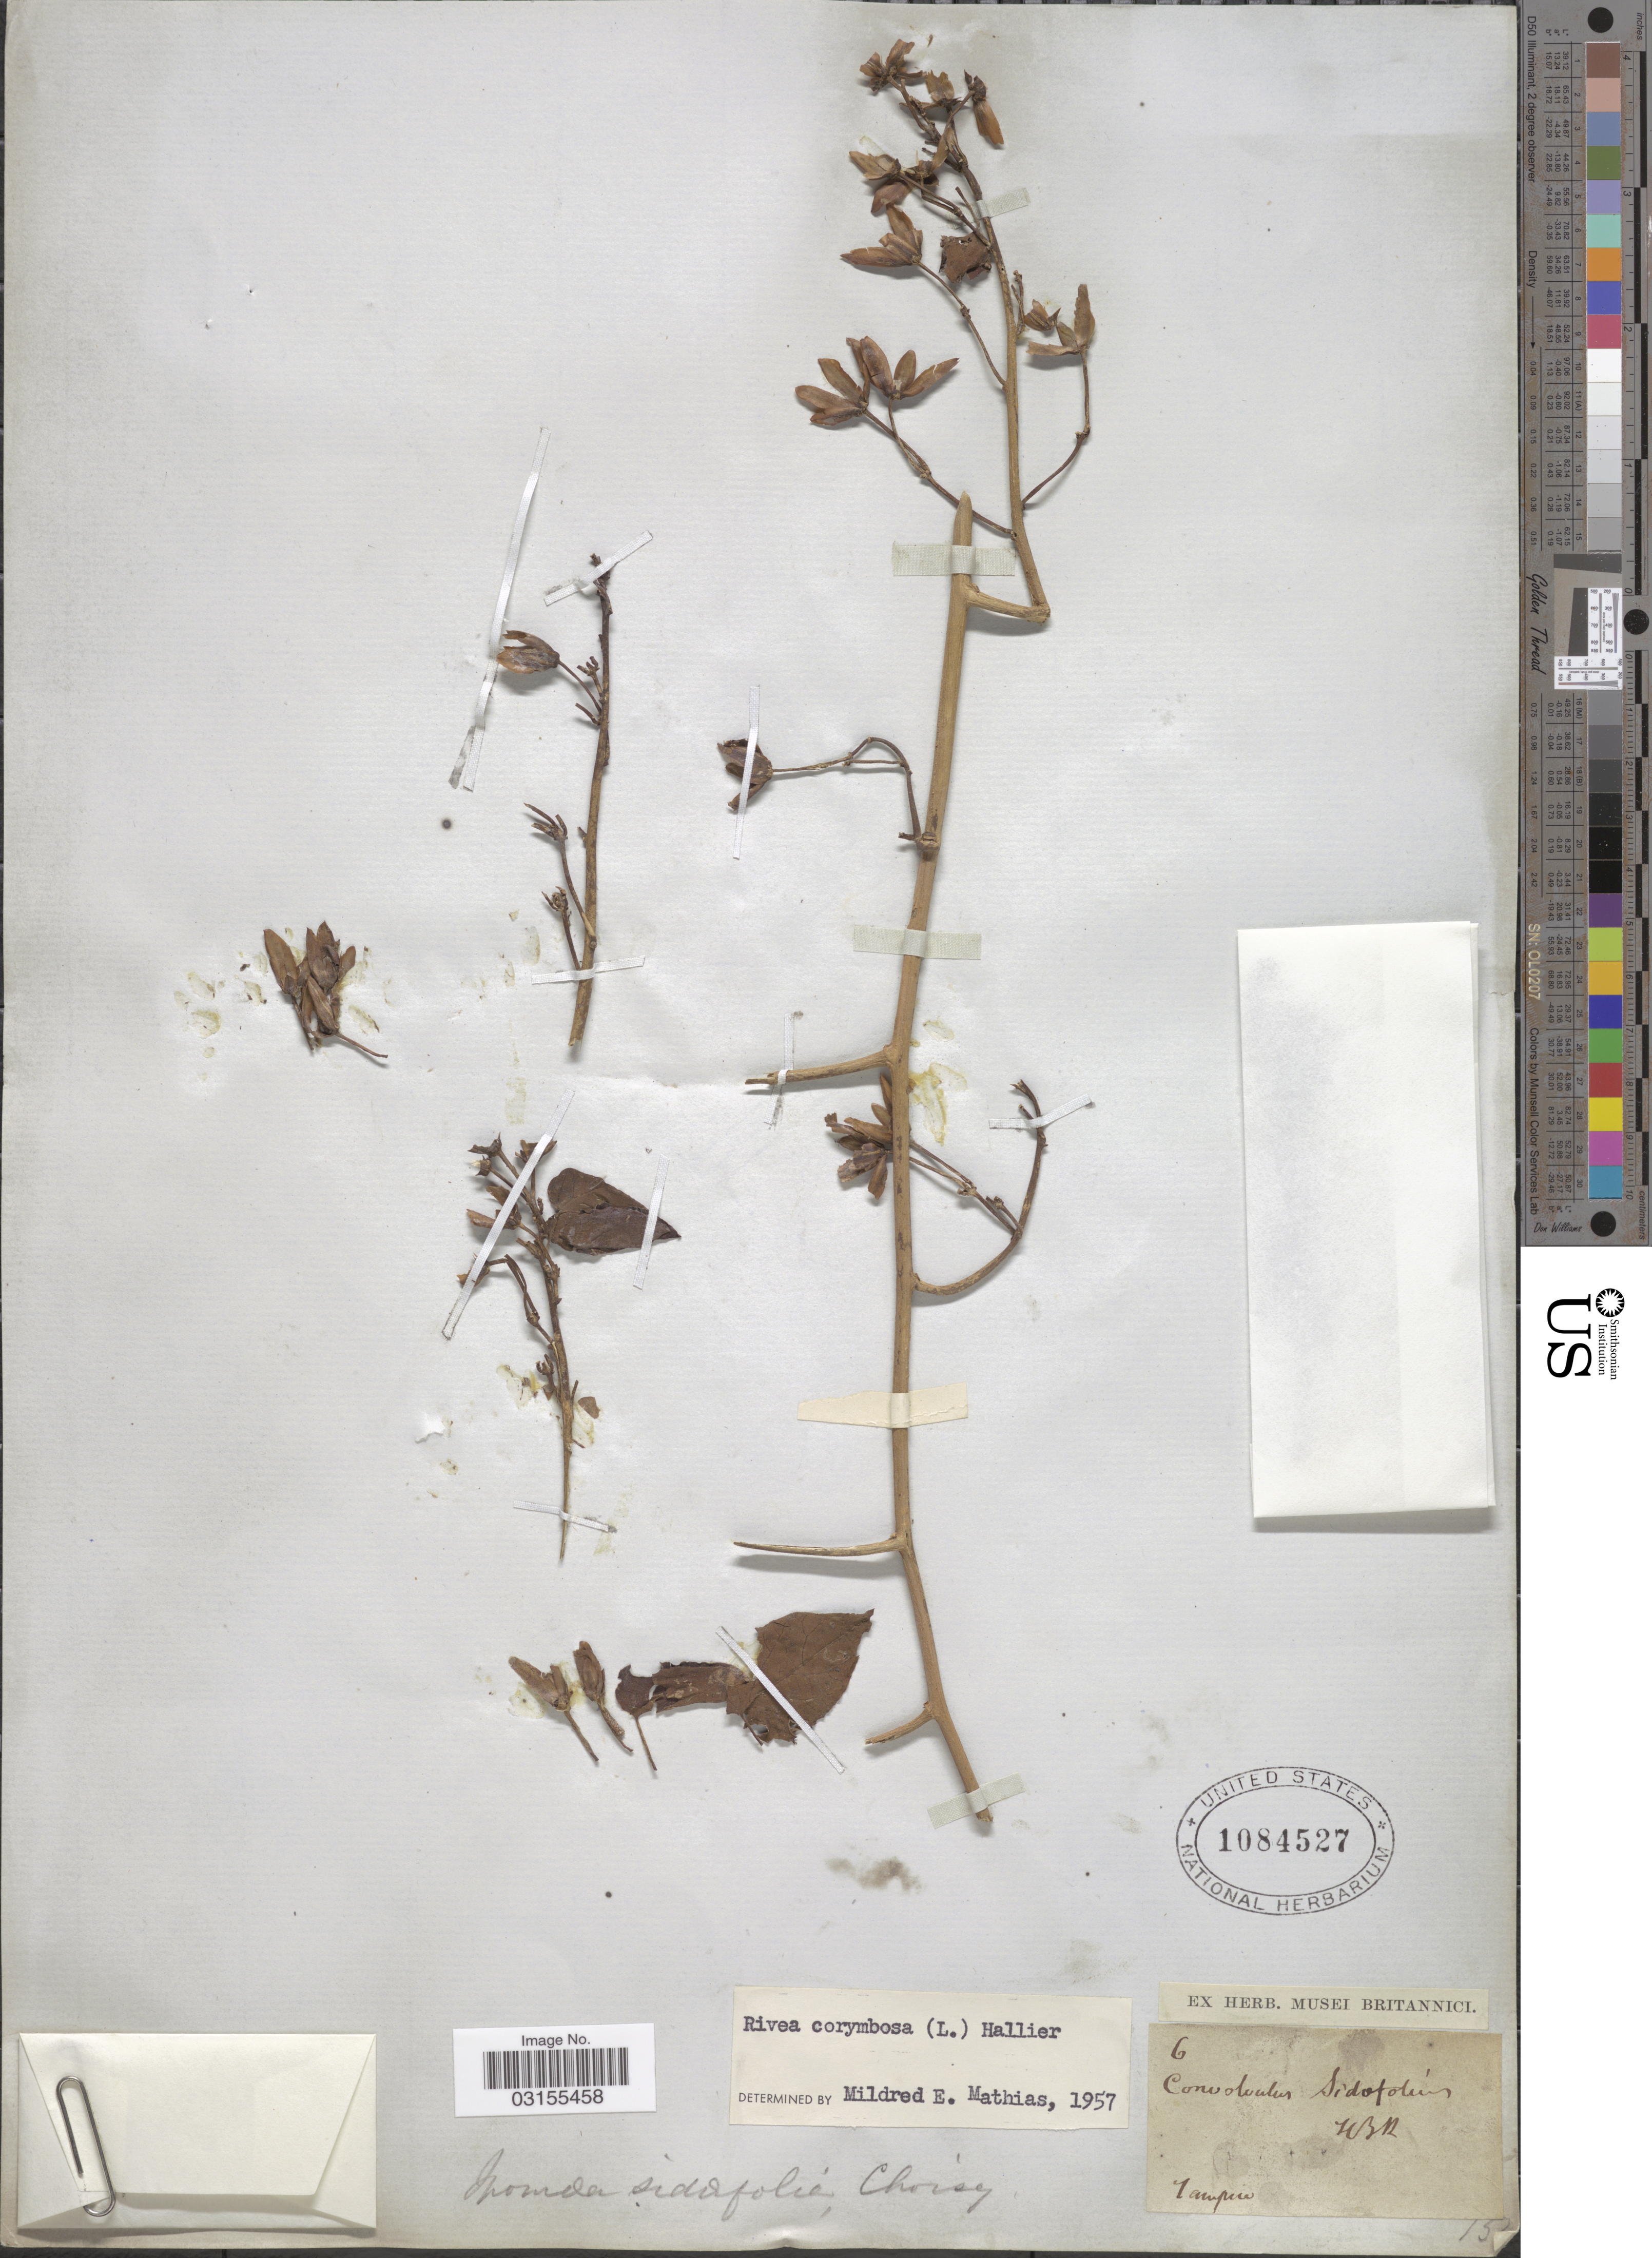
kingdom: Plantae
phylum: Tracheophyta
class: Magnoliopsida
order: Solanales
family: Convolvulaceae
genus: Turbina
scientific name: Turbina corymbosa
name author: (L.) Raf.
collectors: ex herb. Musei Britannici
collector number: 6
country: Mexico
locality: Tampico.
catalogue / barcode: US 1084527